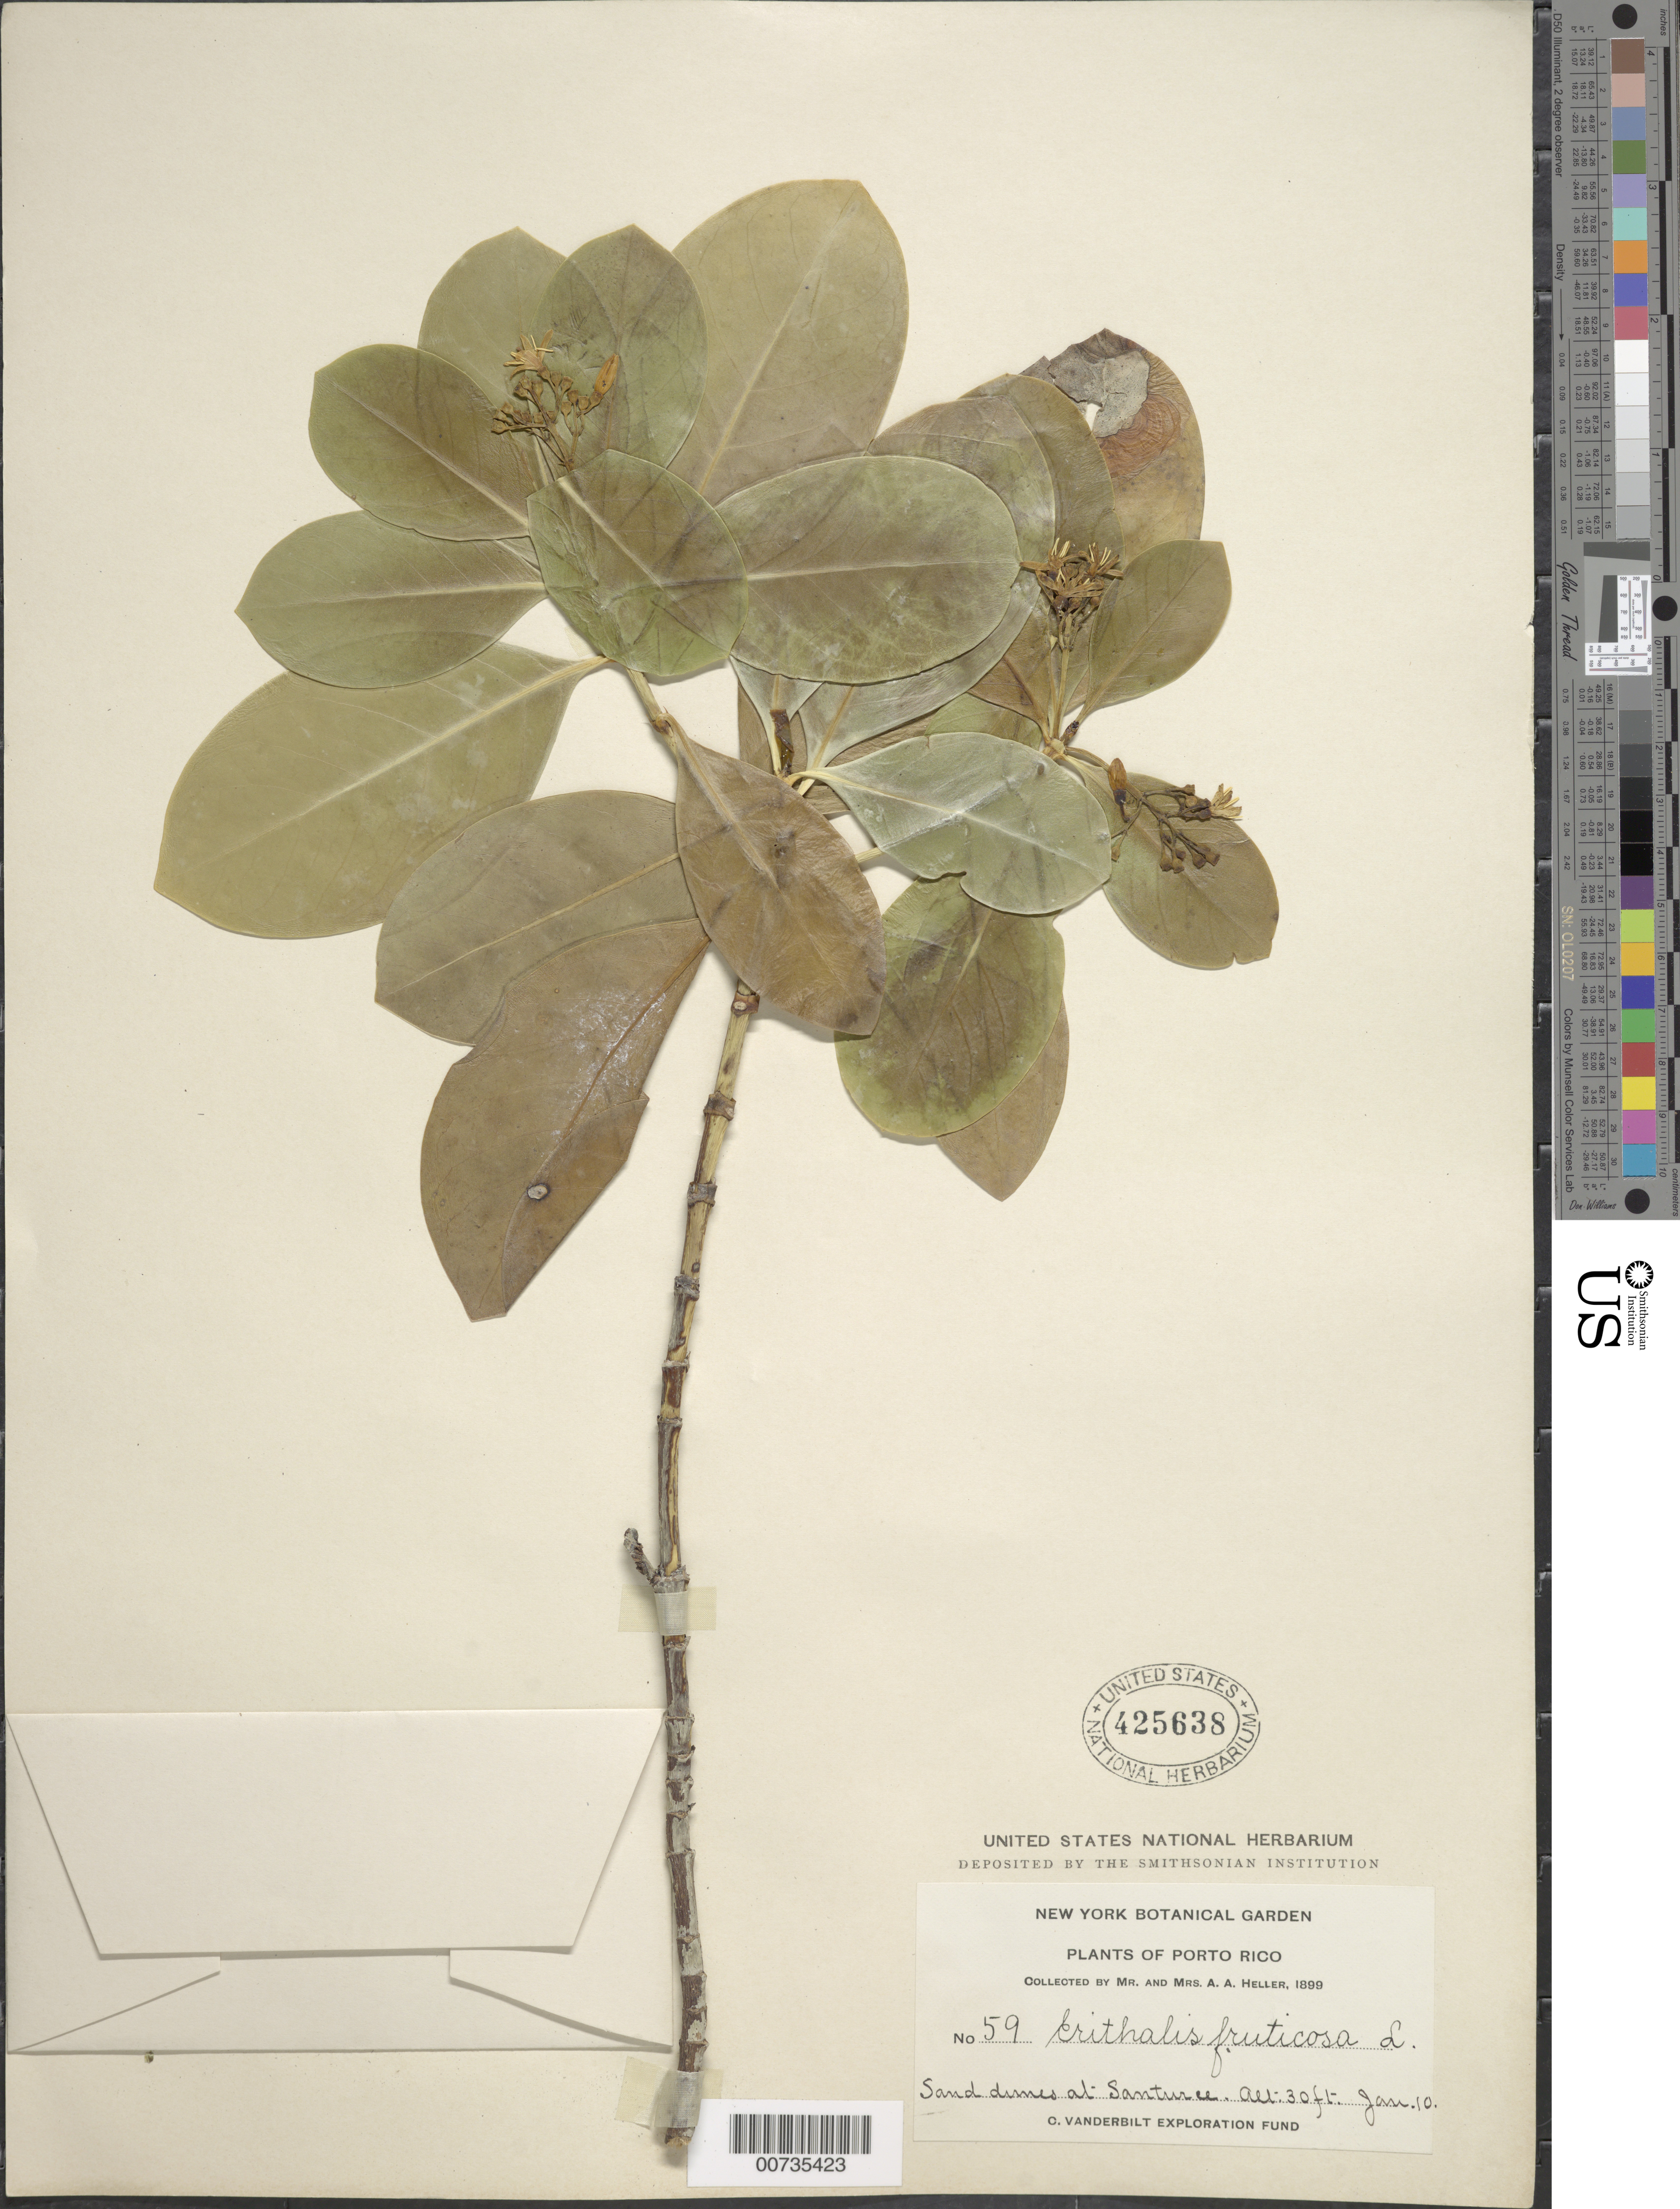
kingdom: Plantae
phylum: Tracheophyta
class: Magnoliopsida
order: Gentianales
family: Rubiaceae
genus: Erithalis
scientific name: Erithalis fruticosa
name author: L.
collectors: N. Britton & A. A. Heller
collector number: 59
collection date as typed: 10 Jan 1899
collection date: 1899-01-10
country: Puerto Rico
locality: At Santurce.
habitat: Sand dunes.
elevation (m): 9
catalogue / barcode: US 425638